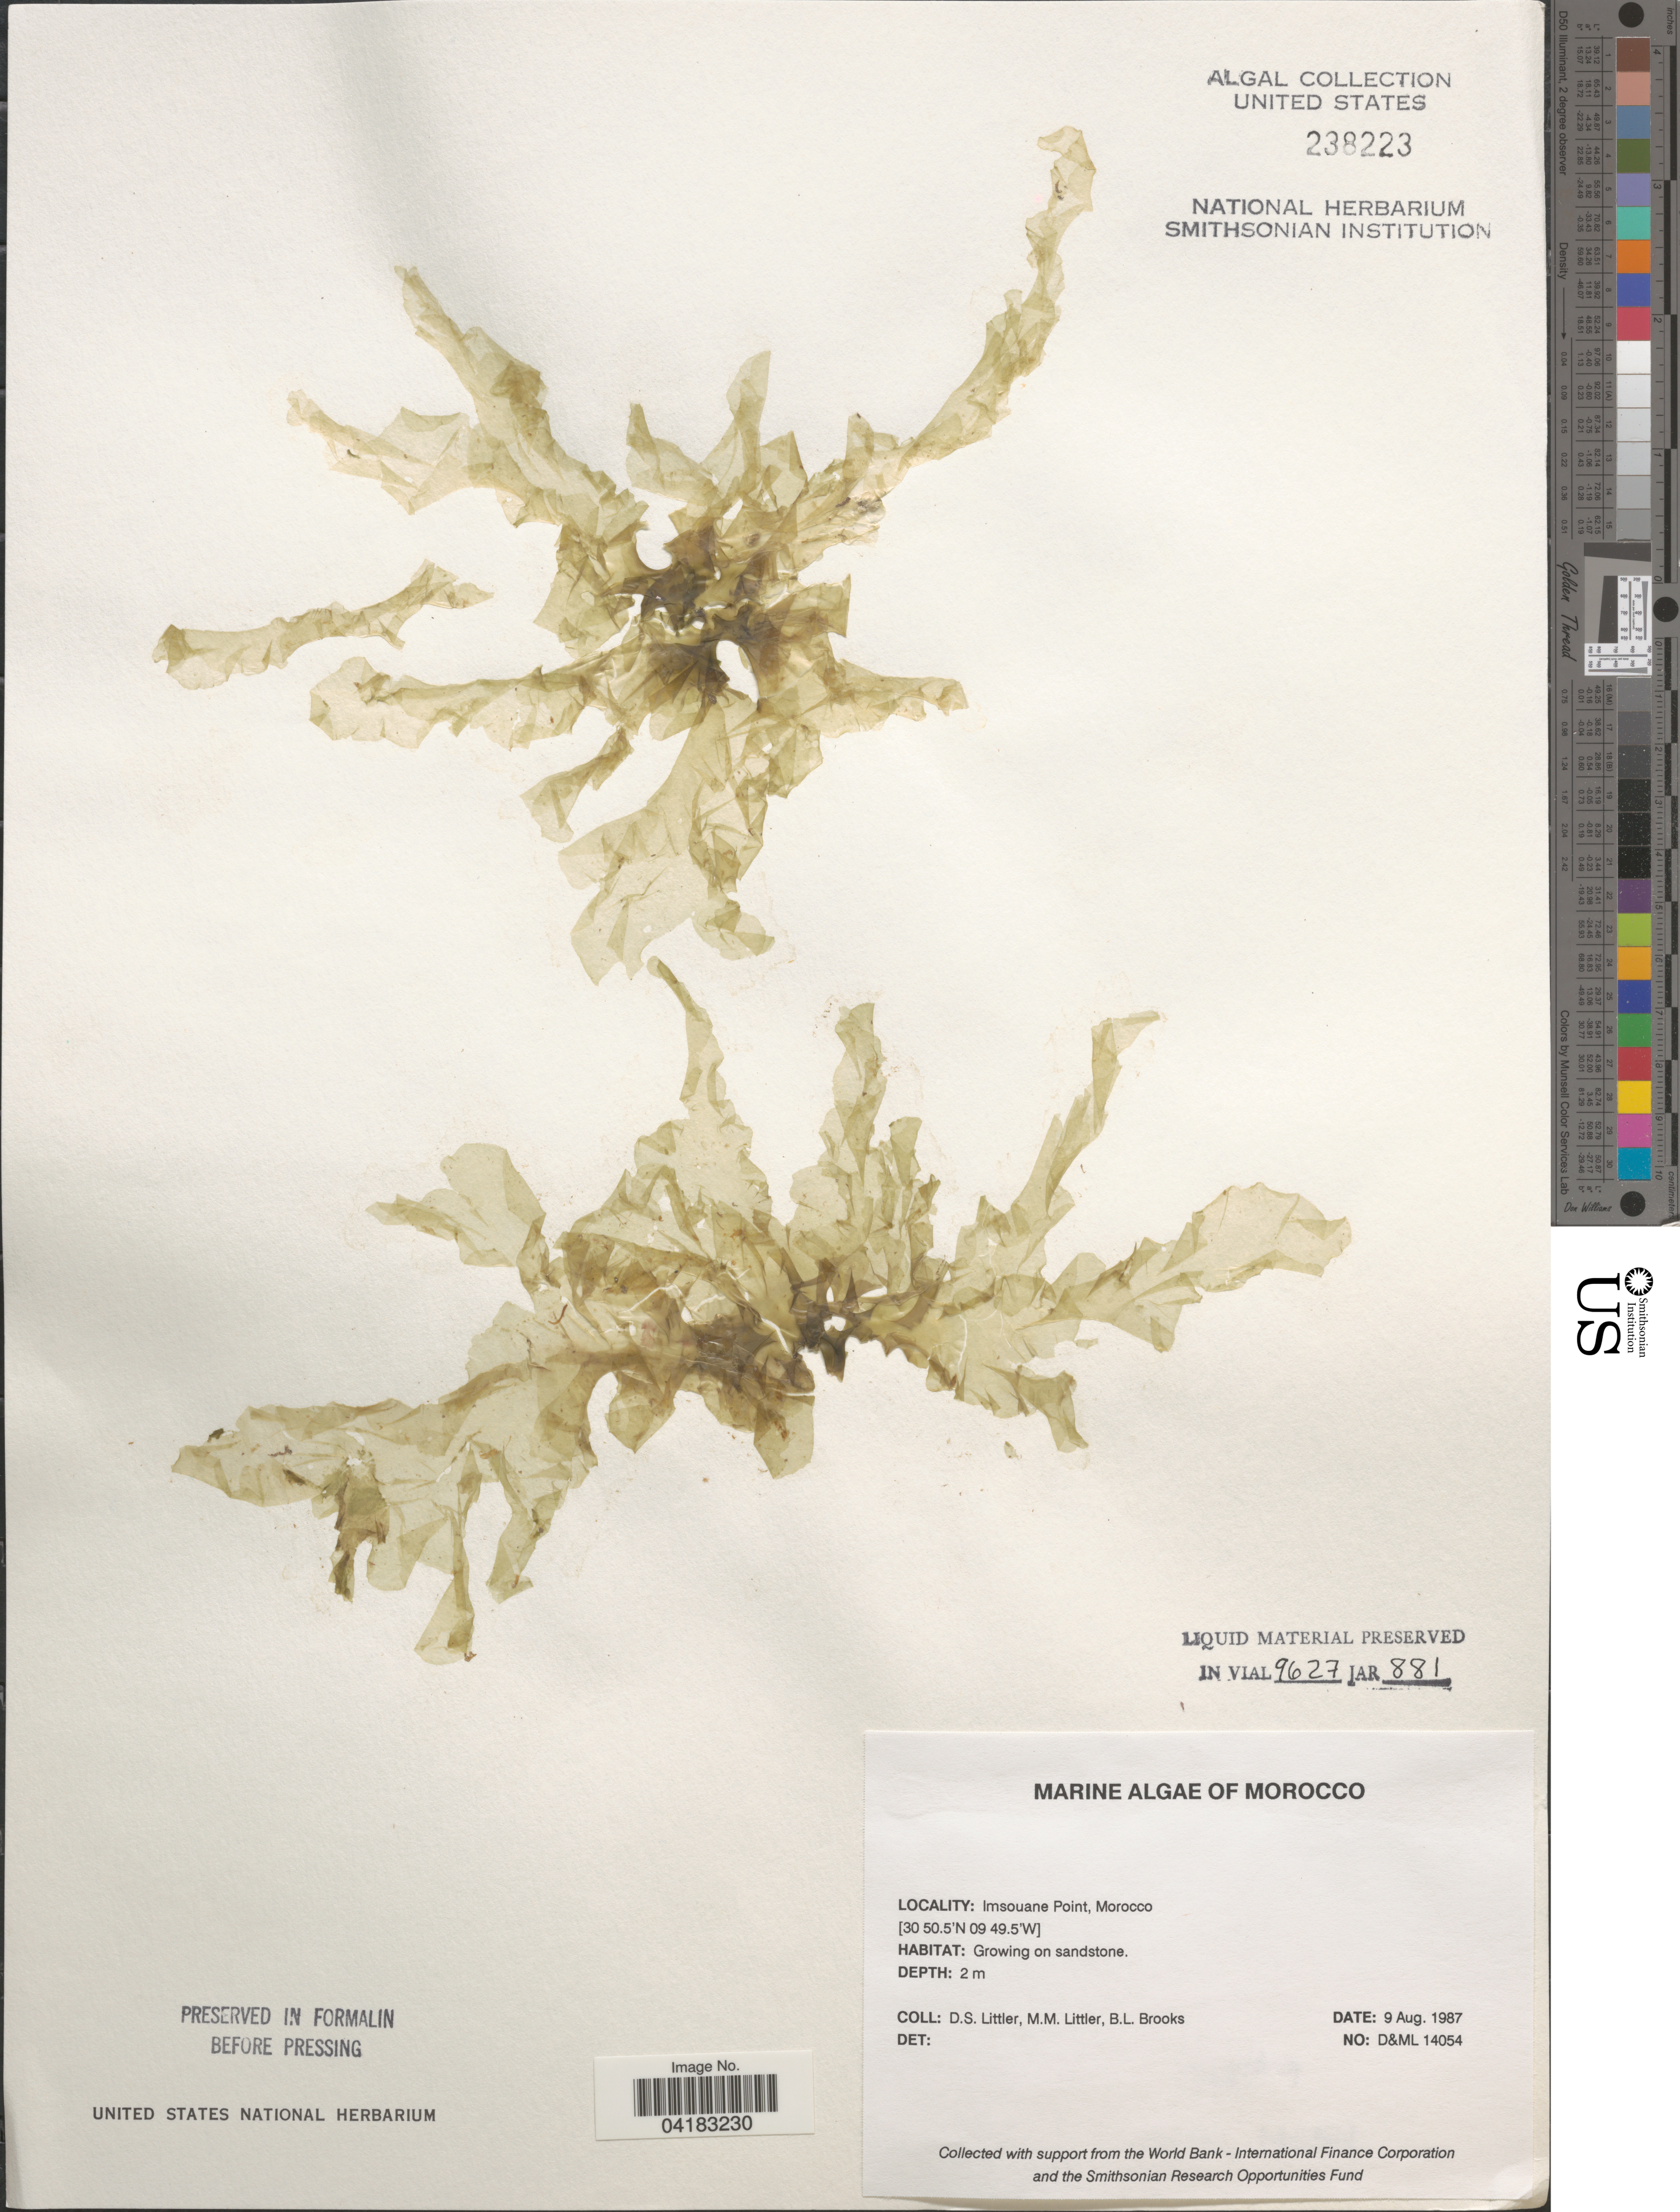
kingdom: Plantae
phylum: Chlorophyta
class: Ulvophyceae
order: Ulvales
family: Ulvaceae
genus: Ulva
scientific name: Ulva sp.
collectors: D. S. Littler & B. Brooks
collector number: D&ML14054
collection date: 1987-08-09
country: Morocco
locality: Imsouane Point.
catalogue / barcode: US 238223